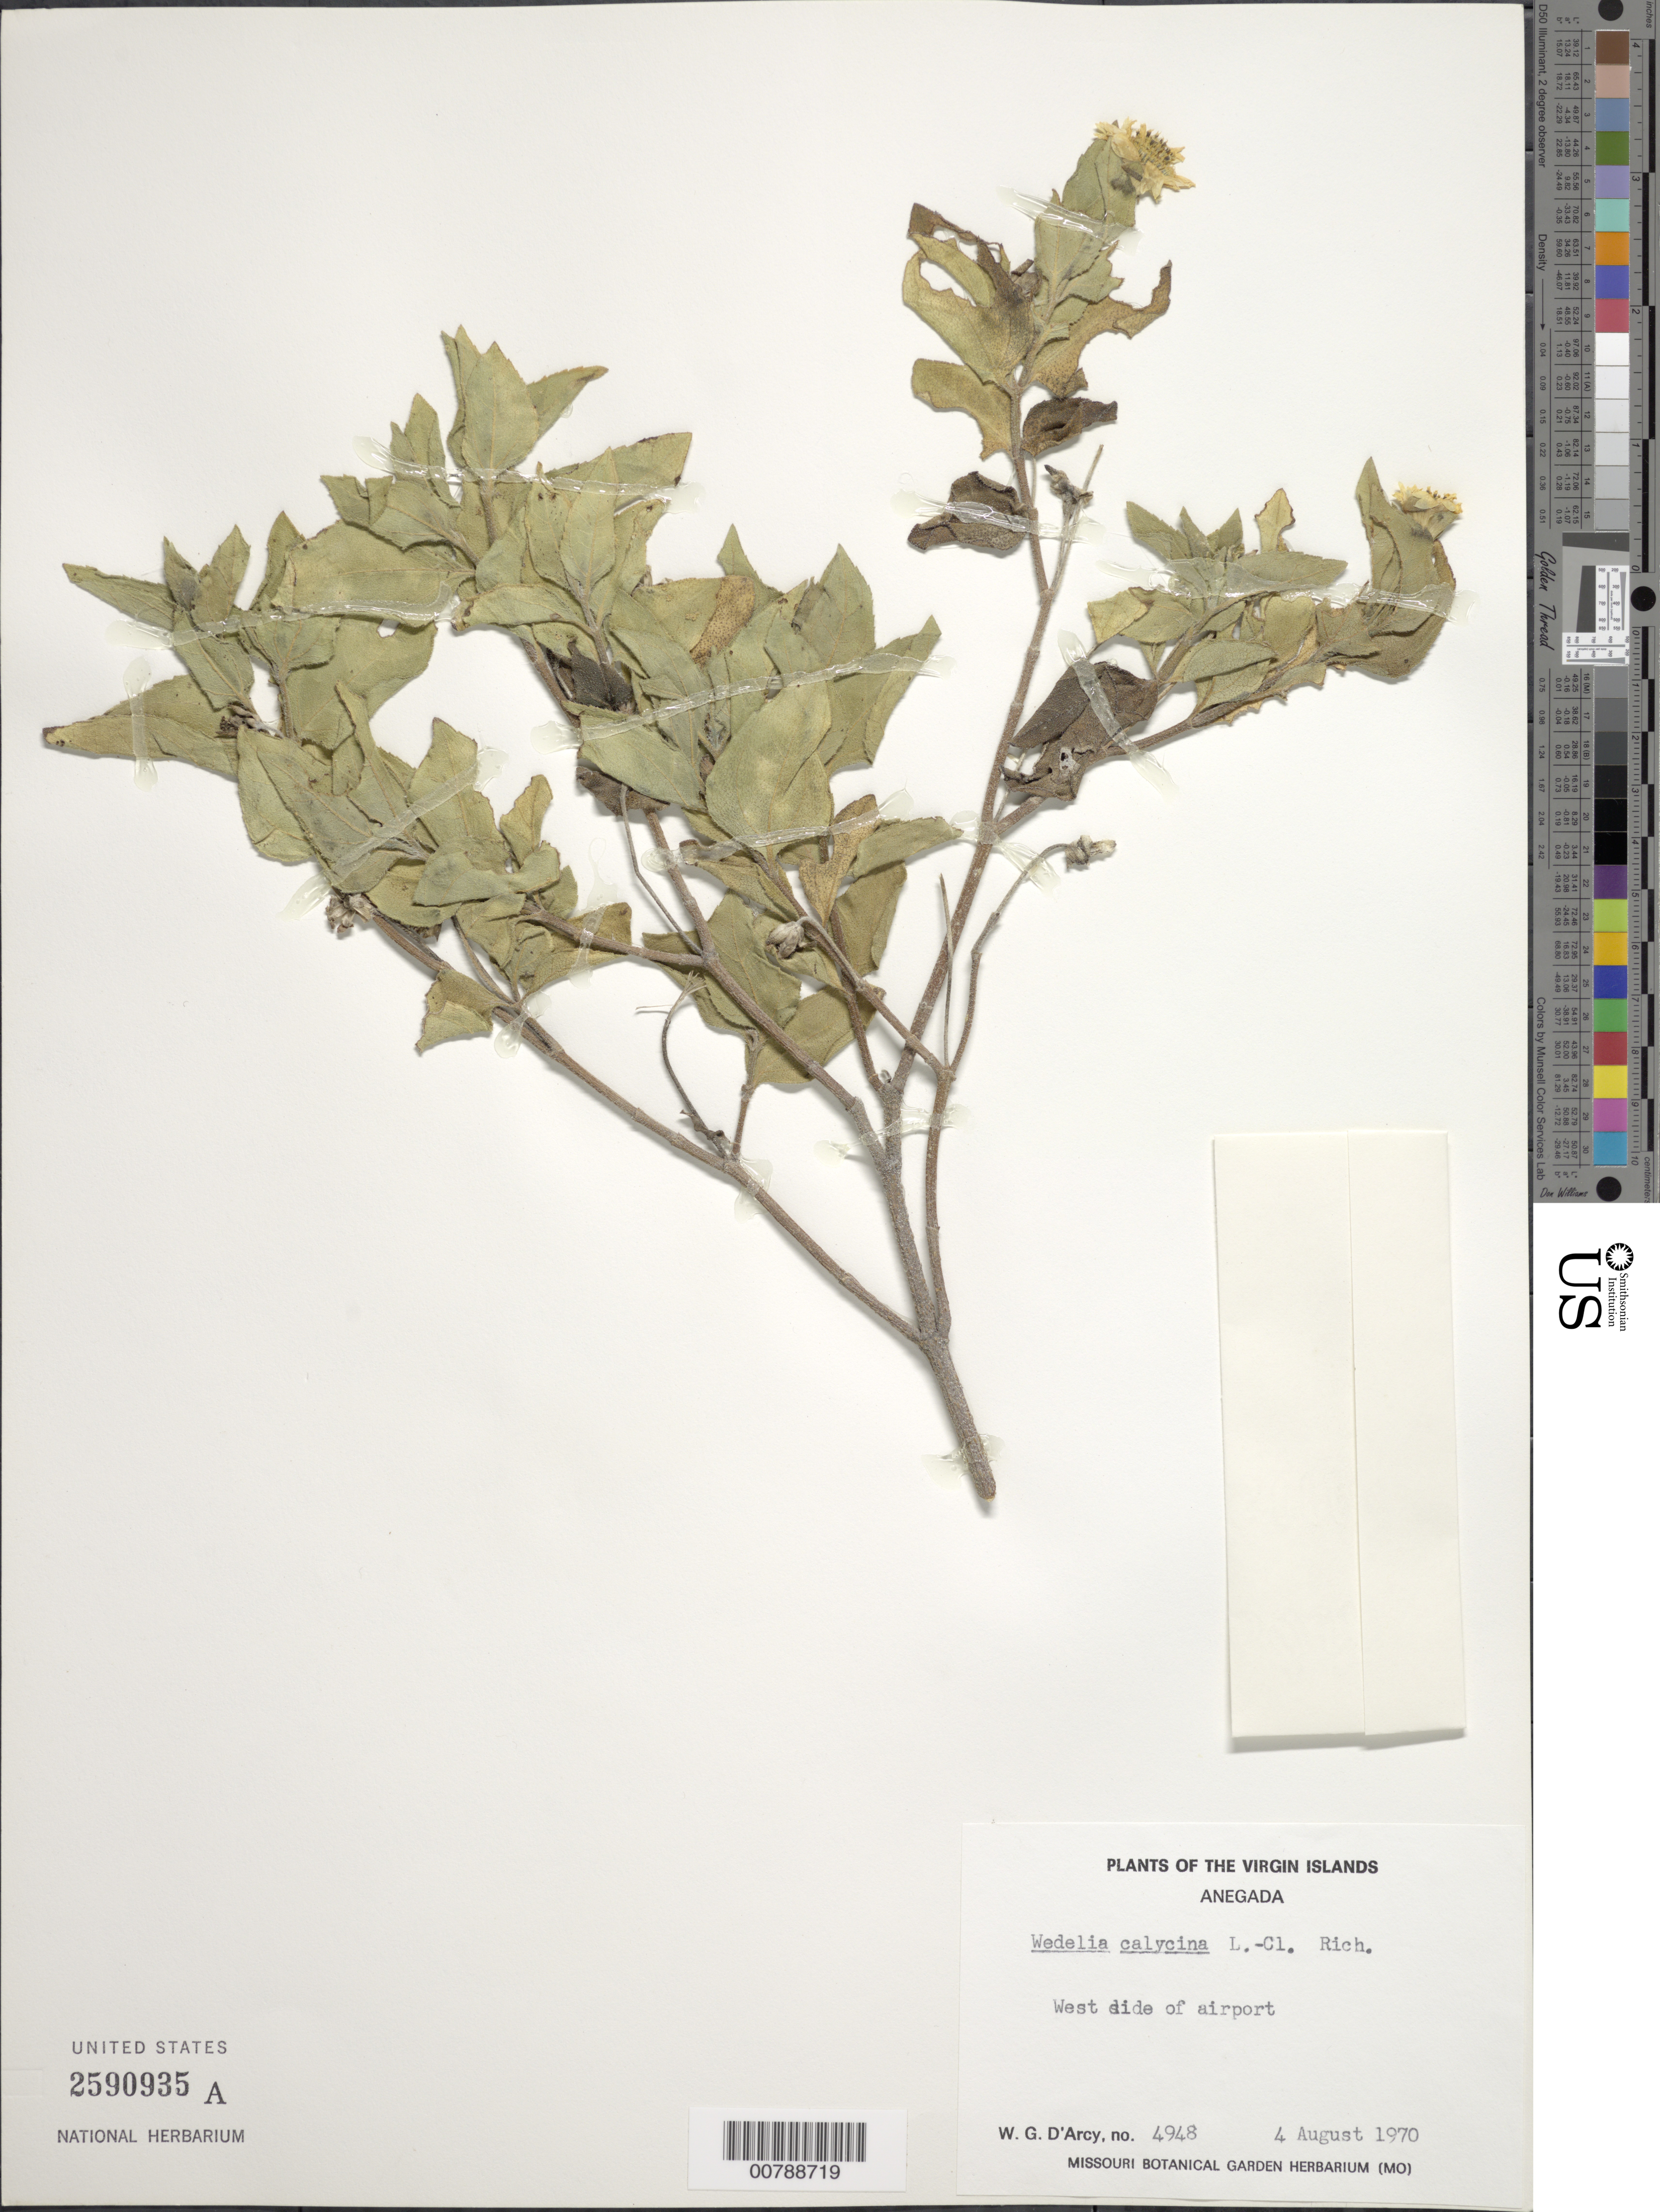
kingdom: Plantae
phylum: Tracheophyta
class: Magnoliopsida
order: Asterales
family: Asteraceae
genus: Wedelia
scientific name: Wedelia calycina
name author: Rich.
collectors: W. G. D'Arcy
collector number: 4948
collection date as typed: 04 Aug 1970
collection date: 1970-08-04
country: British Virgin Islands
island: Anegada I.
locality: West side of Airport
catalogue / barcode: US 2590935A